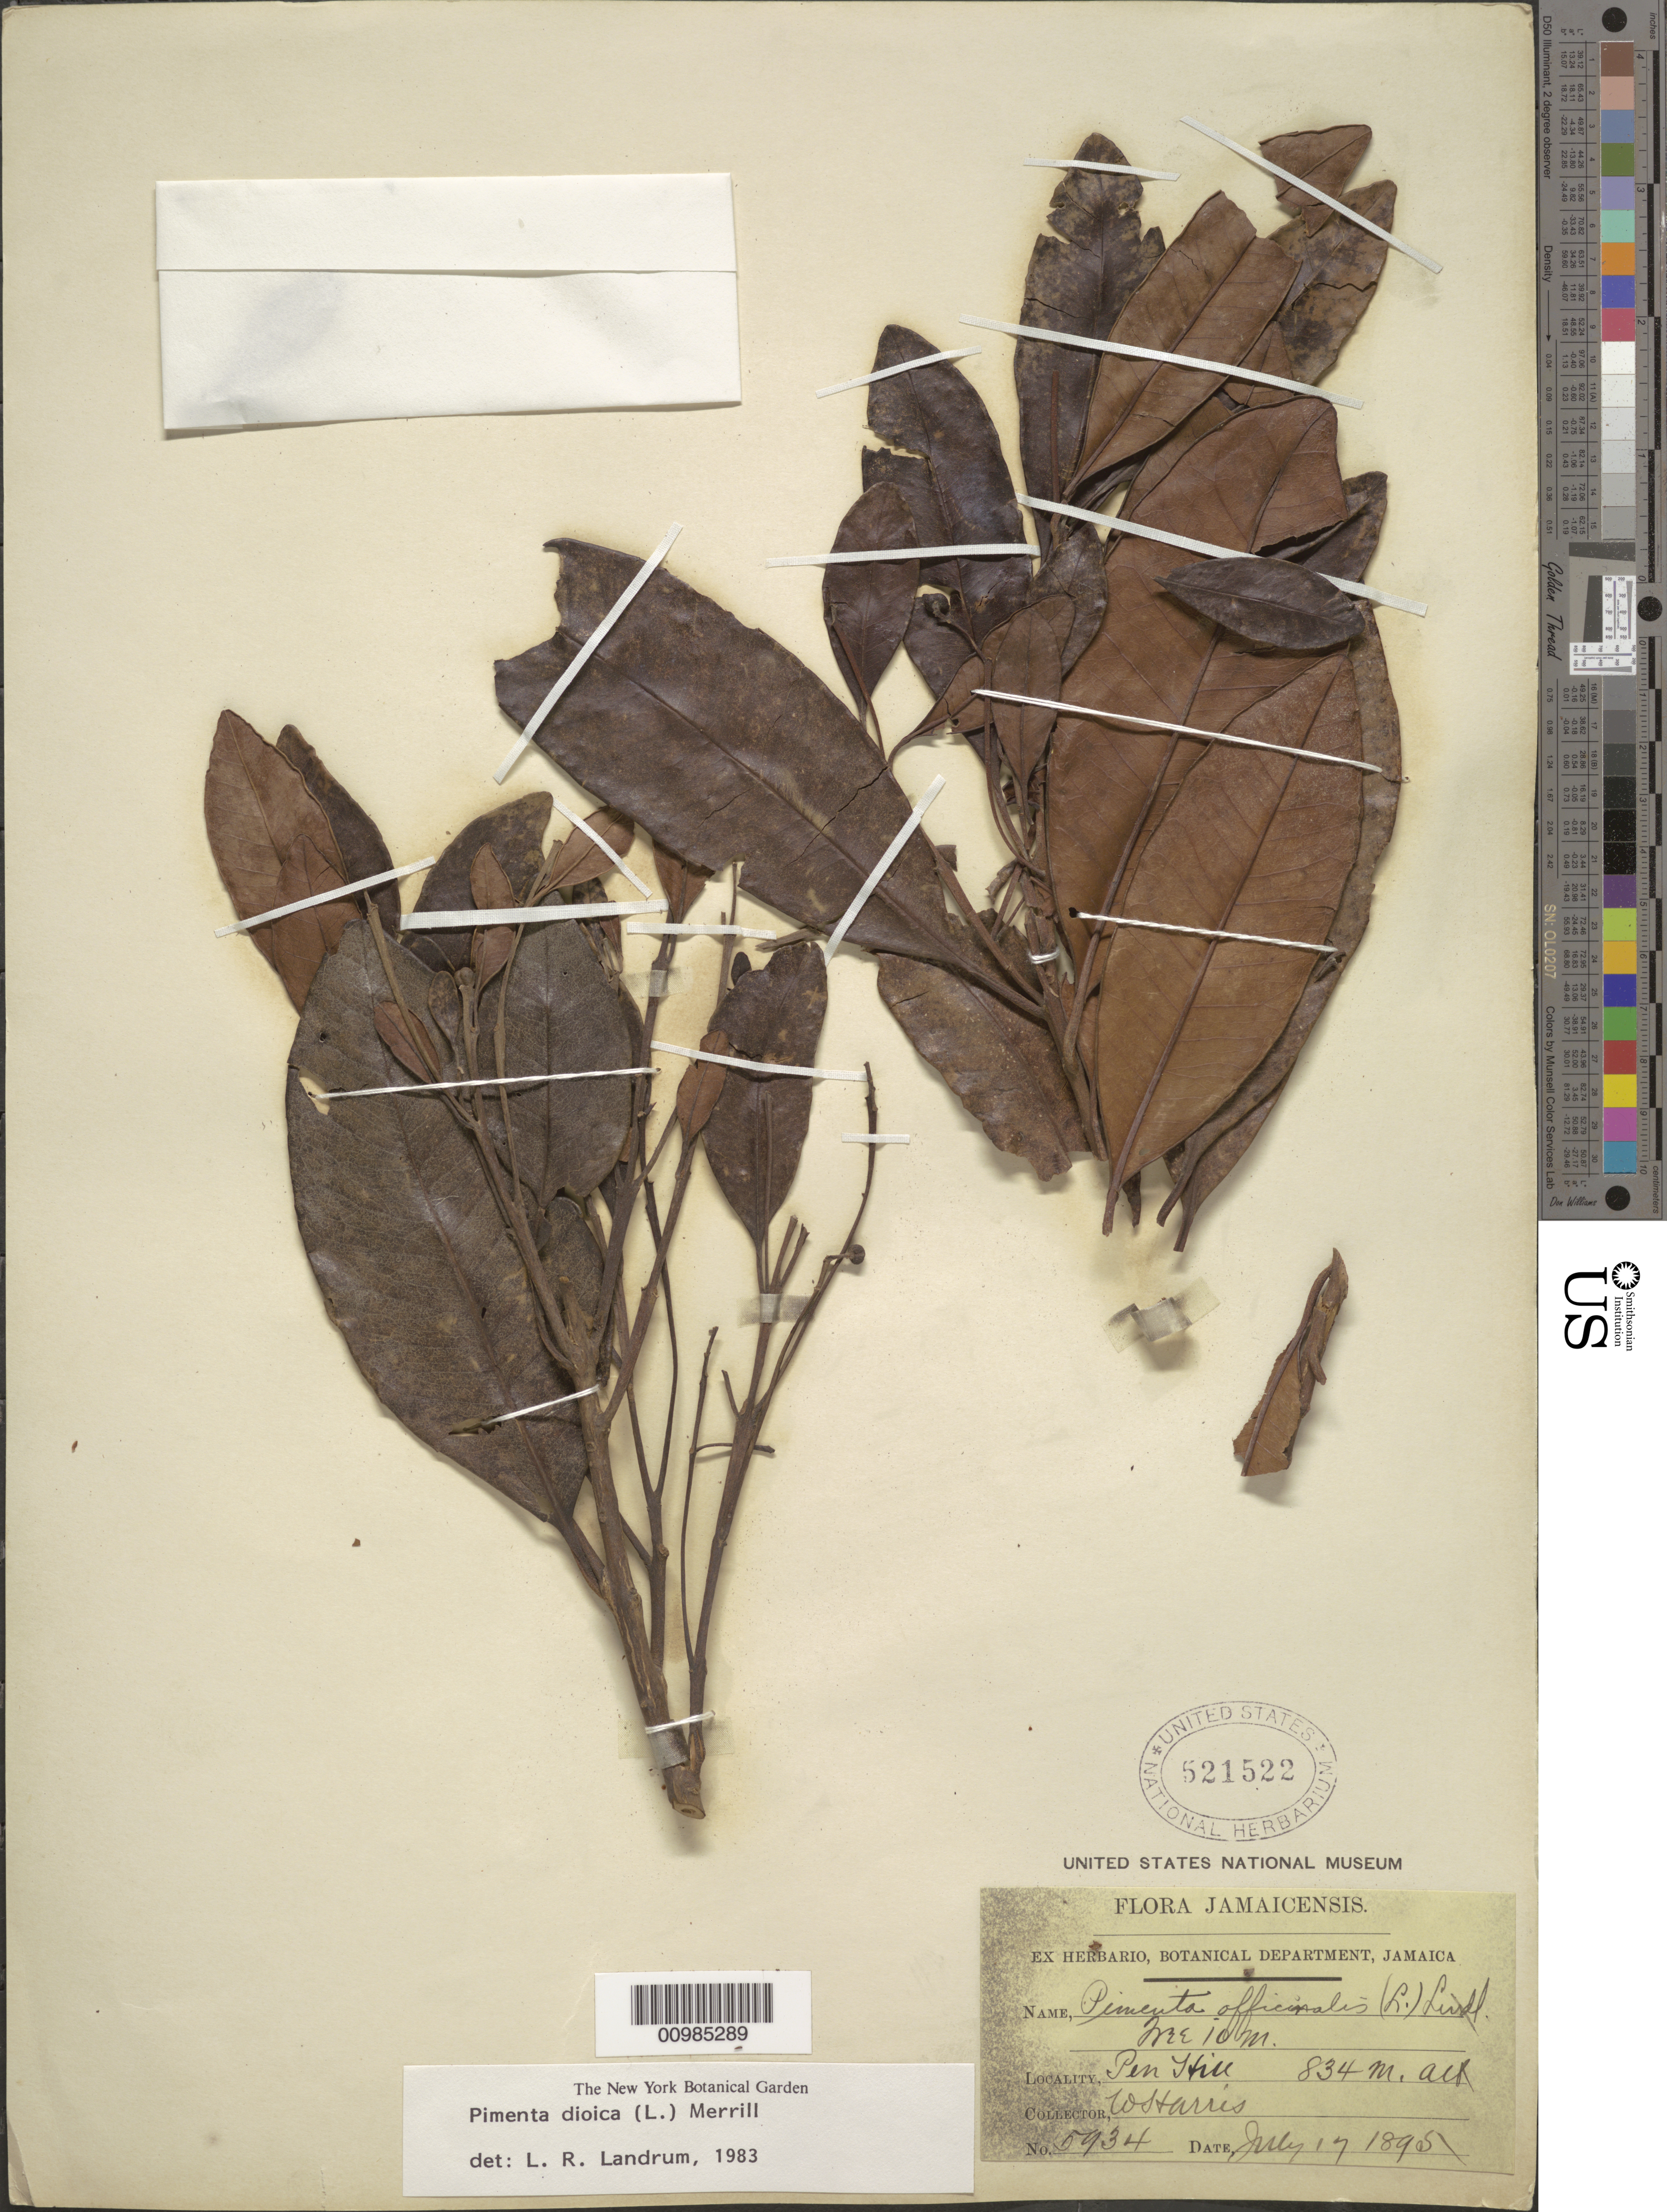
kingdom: Plantae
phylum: Tracheophyta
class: Magnoliopsida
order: Myrtales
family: Myrtaceae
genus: Pimenta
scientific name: Pimenta dioica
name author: (L.) Merr.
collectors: W. H. Harris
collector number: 5934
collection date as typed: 17 Jul 1895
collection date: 1895-07-17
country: Jamaica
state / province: Kingston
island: Jamaica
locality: Pen Hill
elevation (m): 834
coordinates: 0 N, 0 E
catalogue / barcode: US 521522